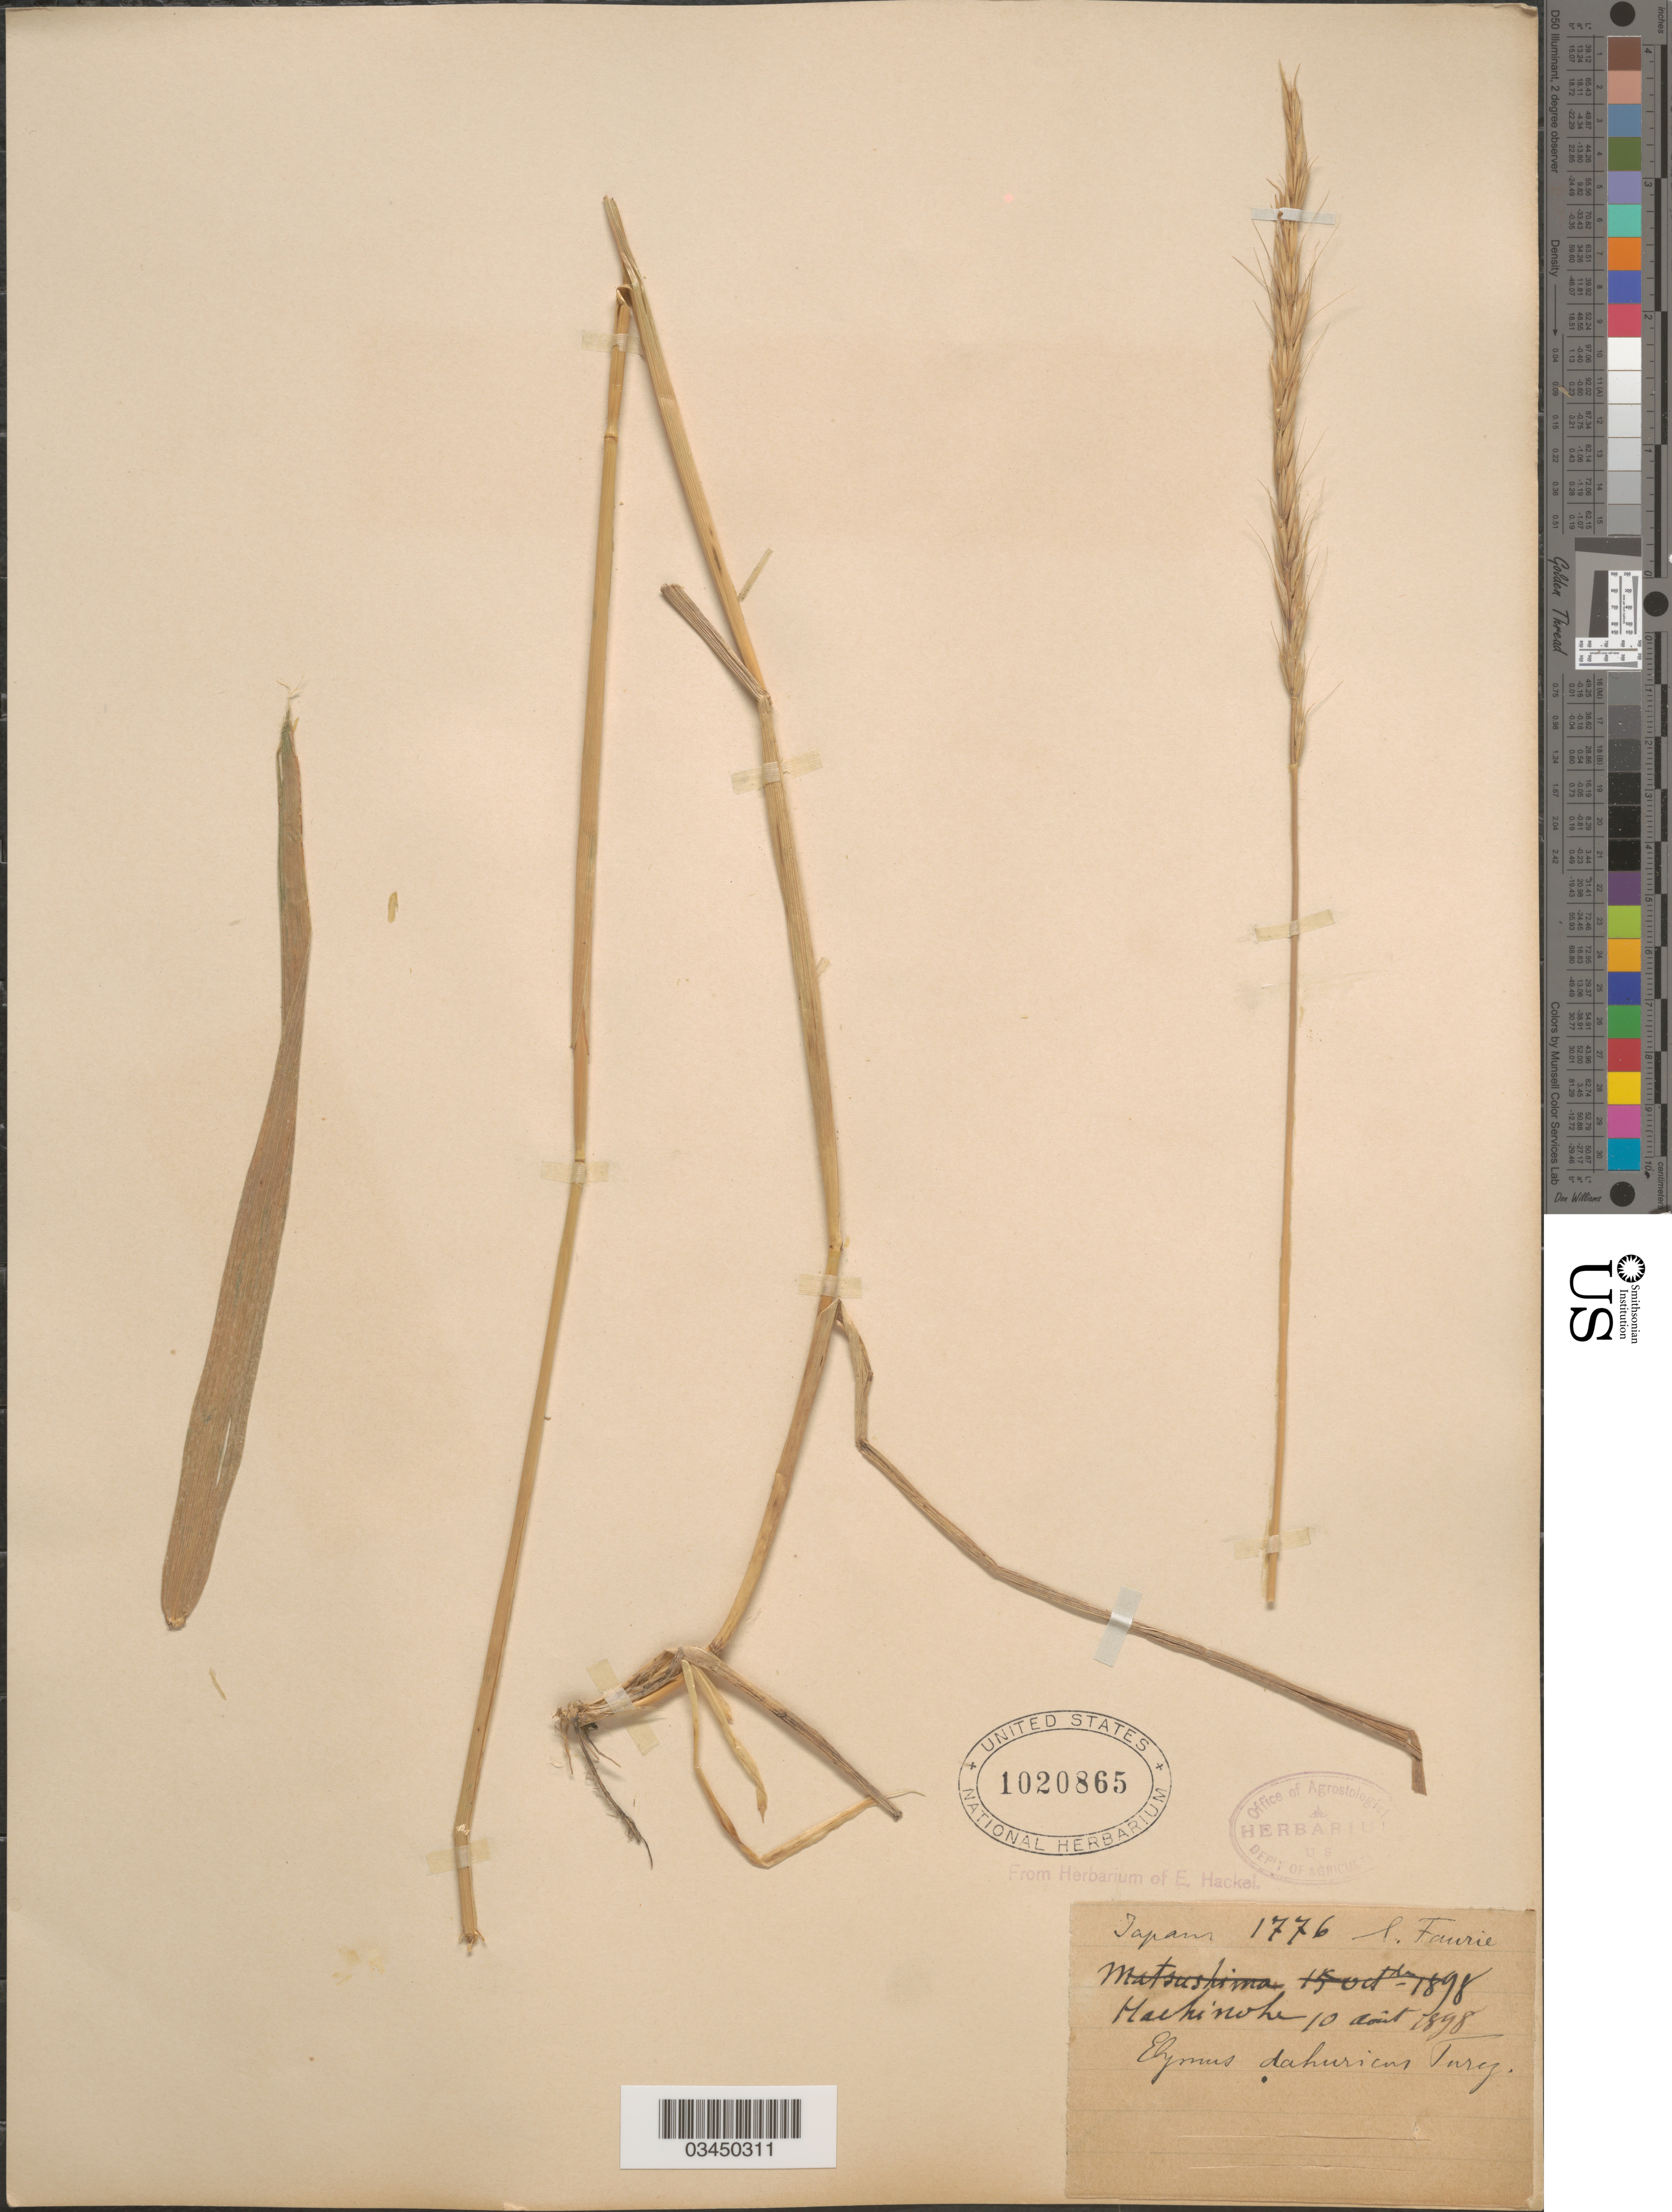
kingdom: Plantae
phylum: Tracheophyta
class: Liliopsida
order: Poales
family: Poaceae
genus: Elymus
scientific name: Elymus dahuricus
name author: Turcz. ex Griseb.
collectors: -. Faurie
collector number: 1776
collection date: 1898-08-10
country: Japan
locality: Hachinohe.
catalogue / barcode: US 1020865